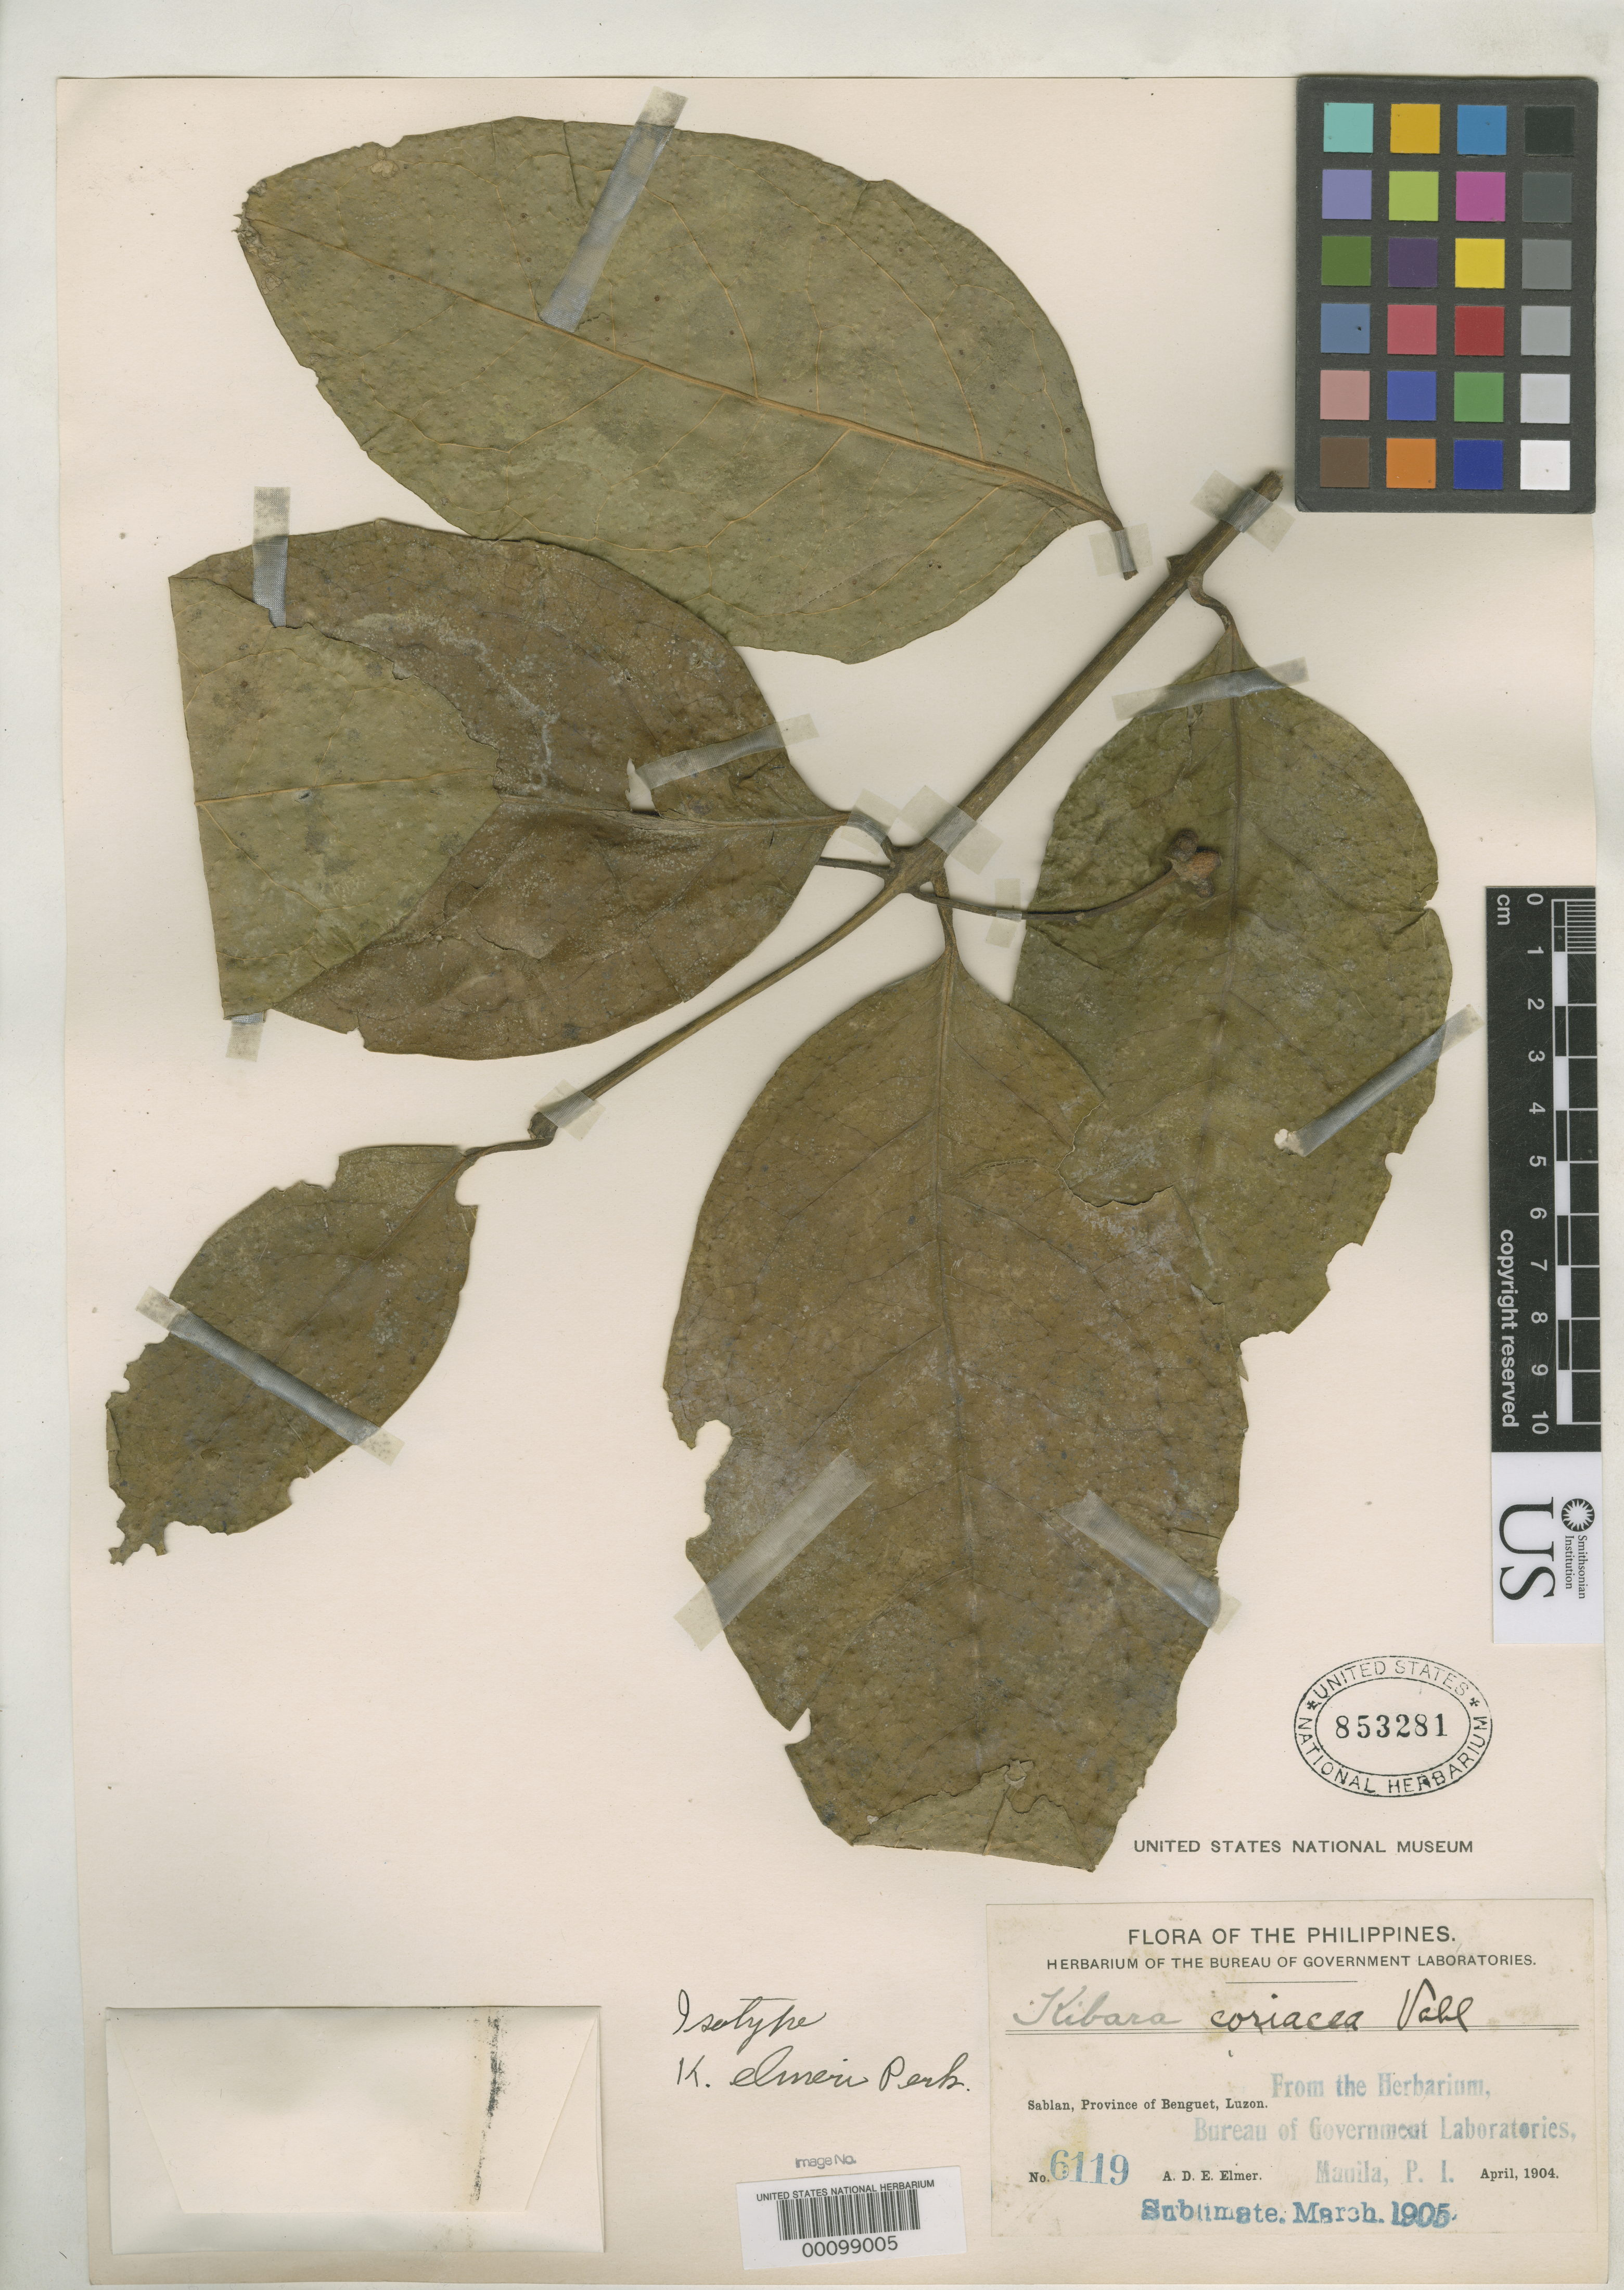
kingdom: Plantae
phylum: Tracheophyta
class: Magnoliopsida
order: Laurales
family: Monimiaceae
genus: Kibara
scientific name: Kibara elmeri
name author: Perkins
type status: Isotype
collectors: A. D. E. Elmer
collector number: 6119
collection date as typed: Apr 1904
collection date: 1904-04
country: Philippines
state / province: Cordillera (Administrative Region)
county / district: Benguet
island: Luzon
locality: Sablan.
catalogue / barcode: US 853281